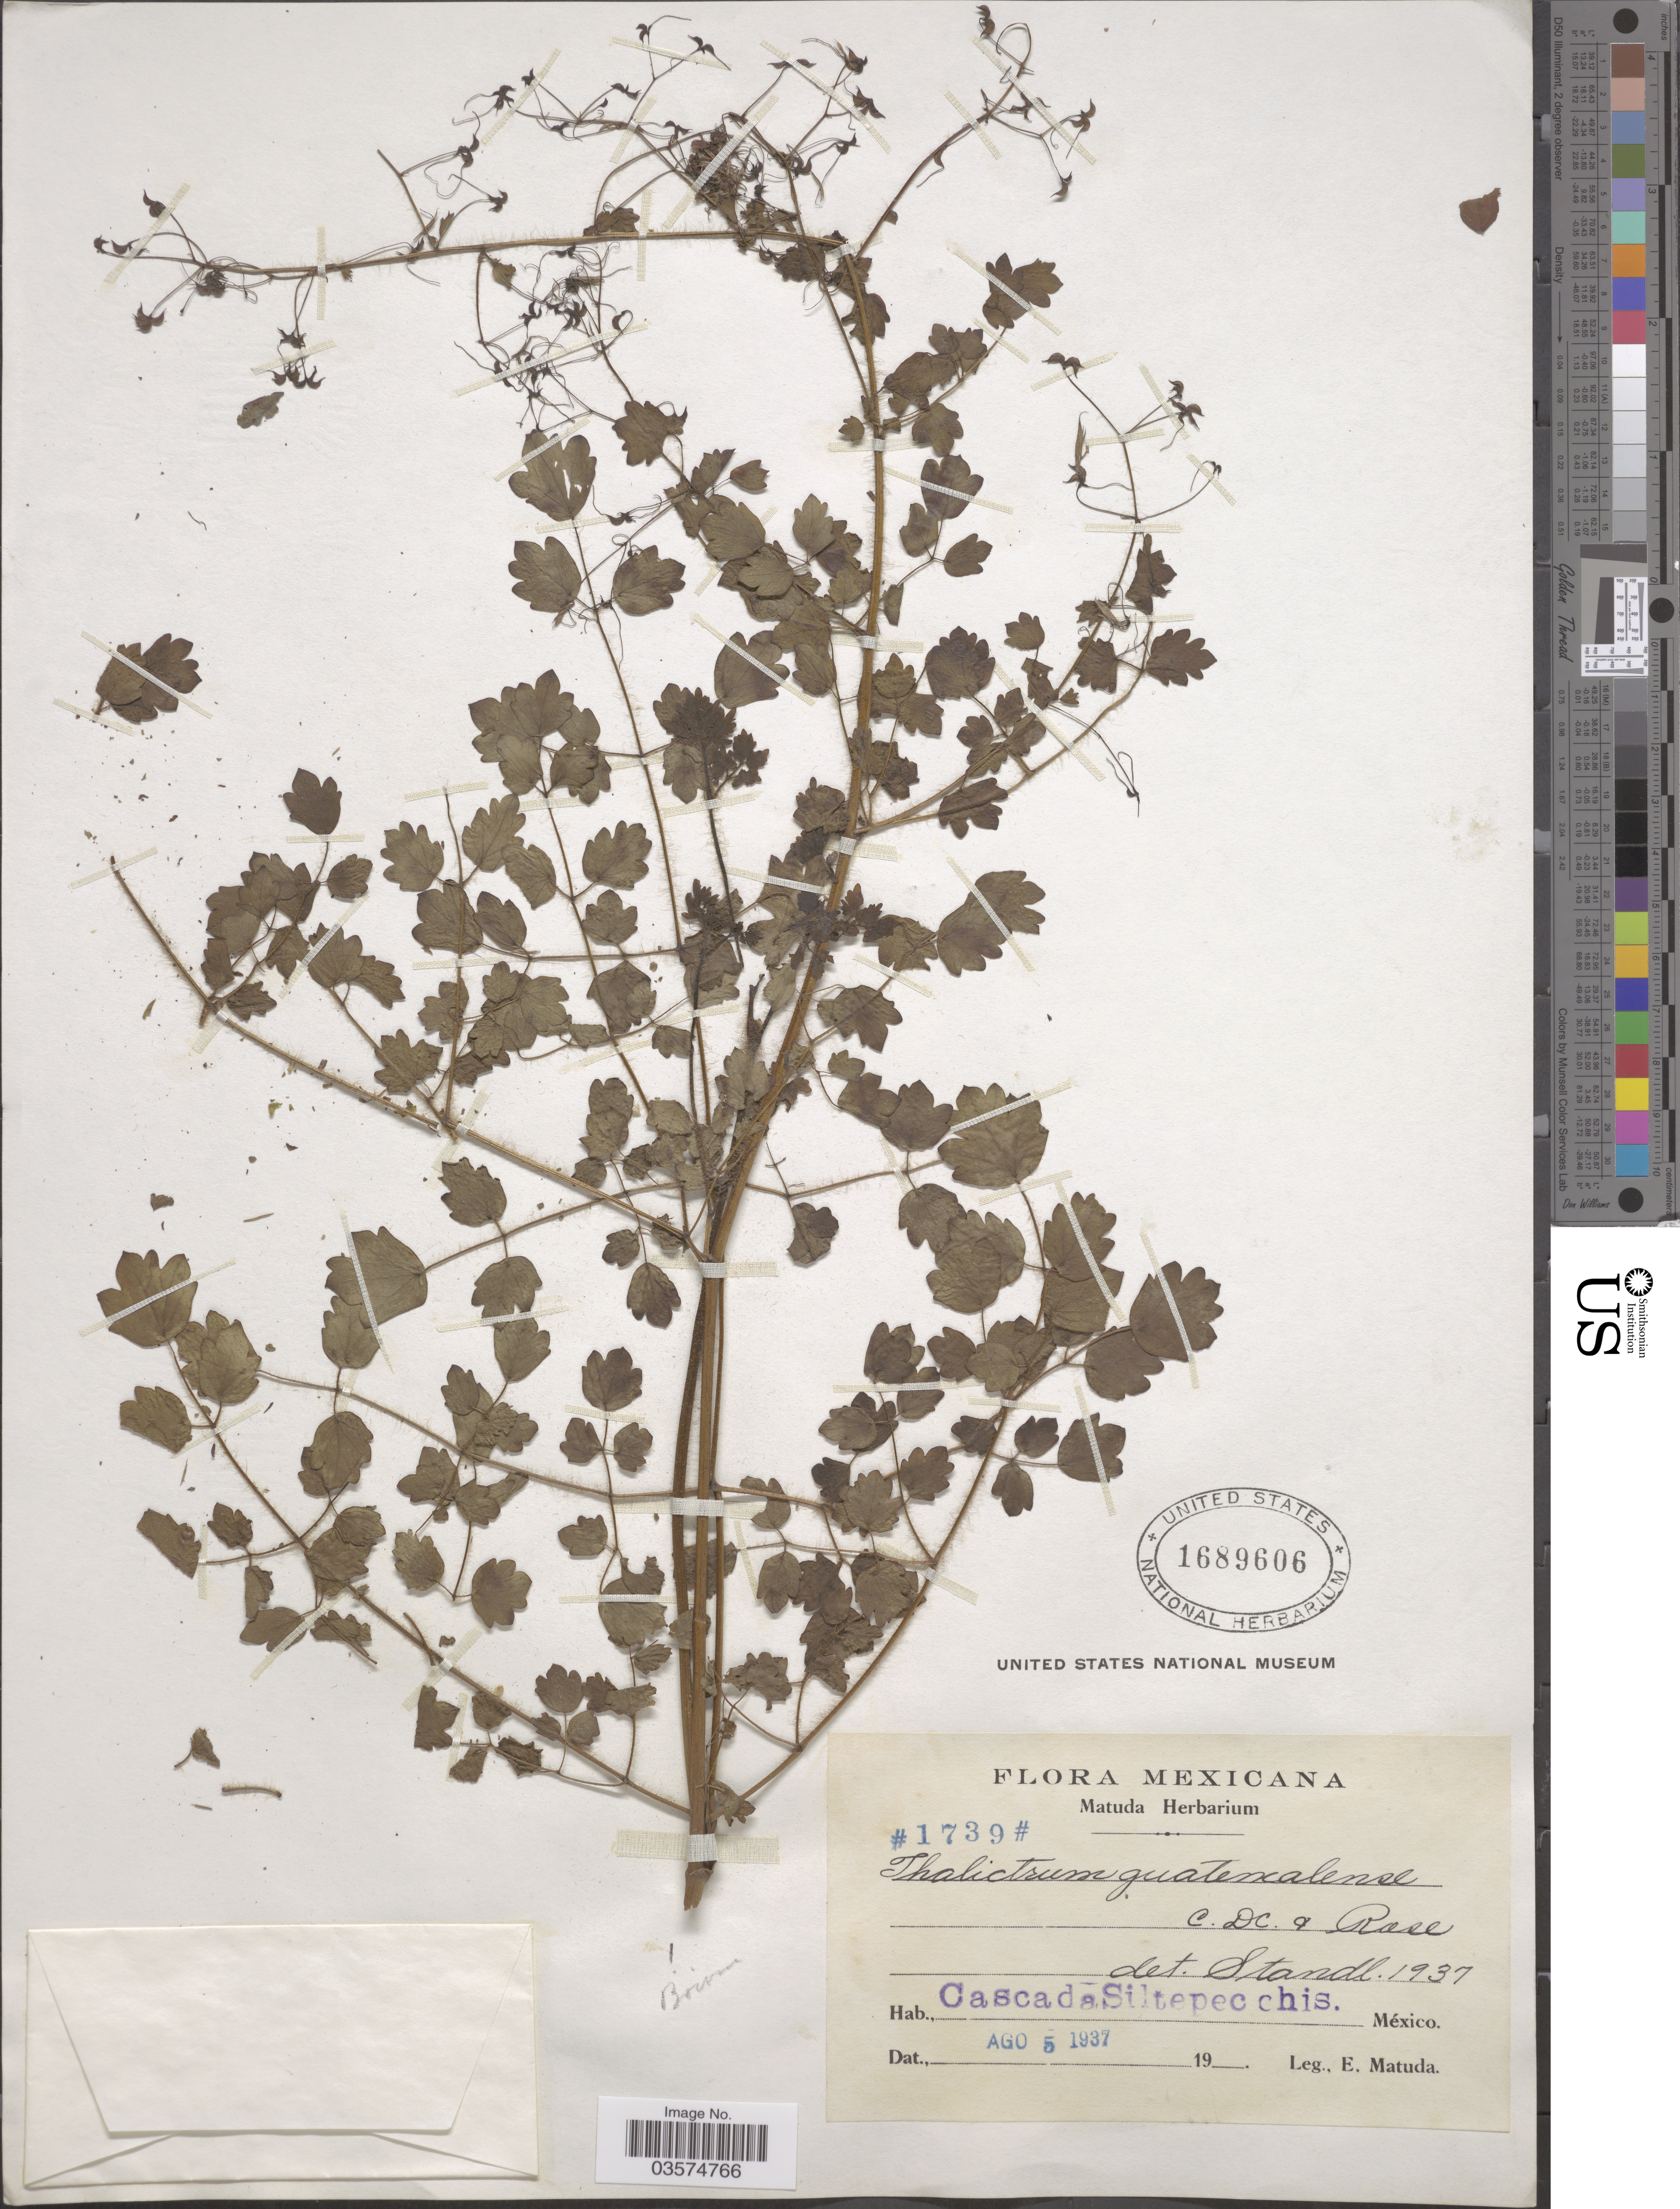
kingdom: Plantae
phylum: Tracheophyta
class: Magnoliopsida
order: Ranunculales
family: Ranunculaceae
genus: Thalictrum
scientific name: Thalictrum guatemalense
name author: C. DC. & Rose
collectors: E. Matuda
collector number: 1739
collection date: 1937-08-05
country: Mexico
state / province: Chiapas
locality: Cascadá. Siltepec.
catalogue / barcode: US 1689606